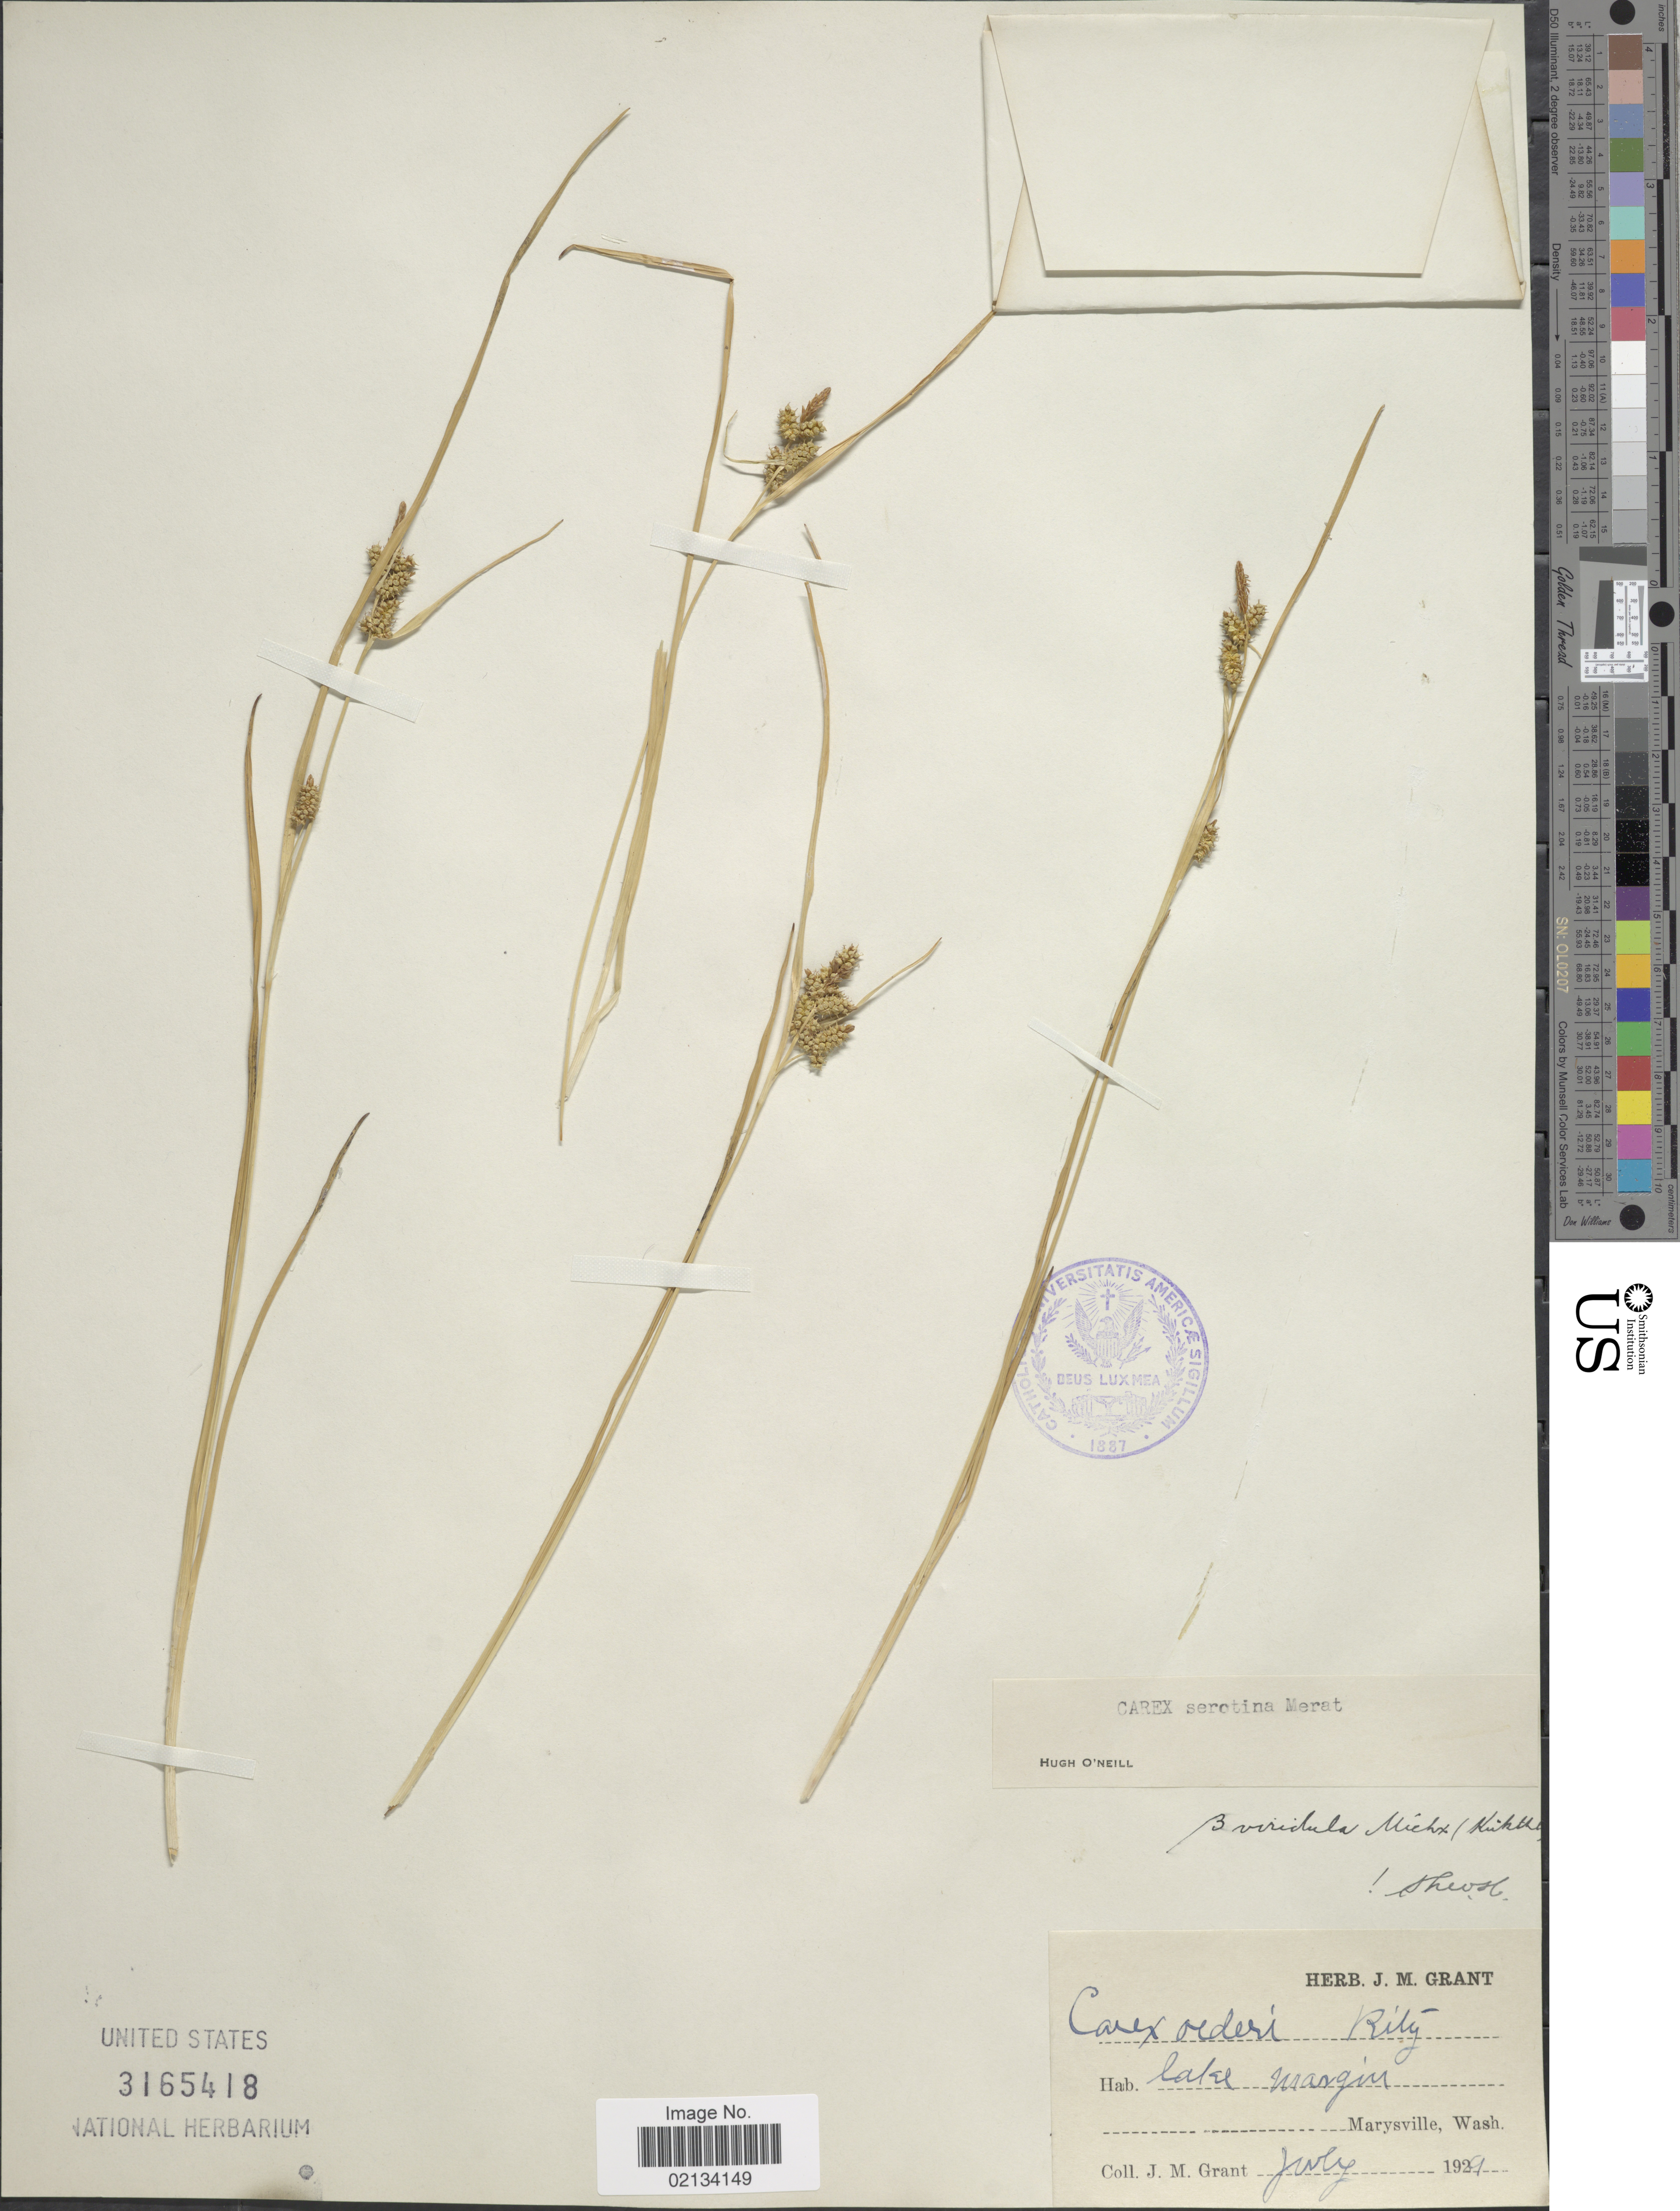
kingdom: Plantae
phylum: Tracheophyta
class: Liliopsida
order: Poales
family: Cyperaceae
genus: Carex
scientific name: Carex oederi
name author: Retz.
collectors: J. M. Grant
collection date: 1929-07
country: United States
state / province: Washington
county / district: Snohomish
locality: Lake margin, Marysville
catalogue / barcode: US 3165418